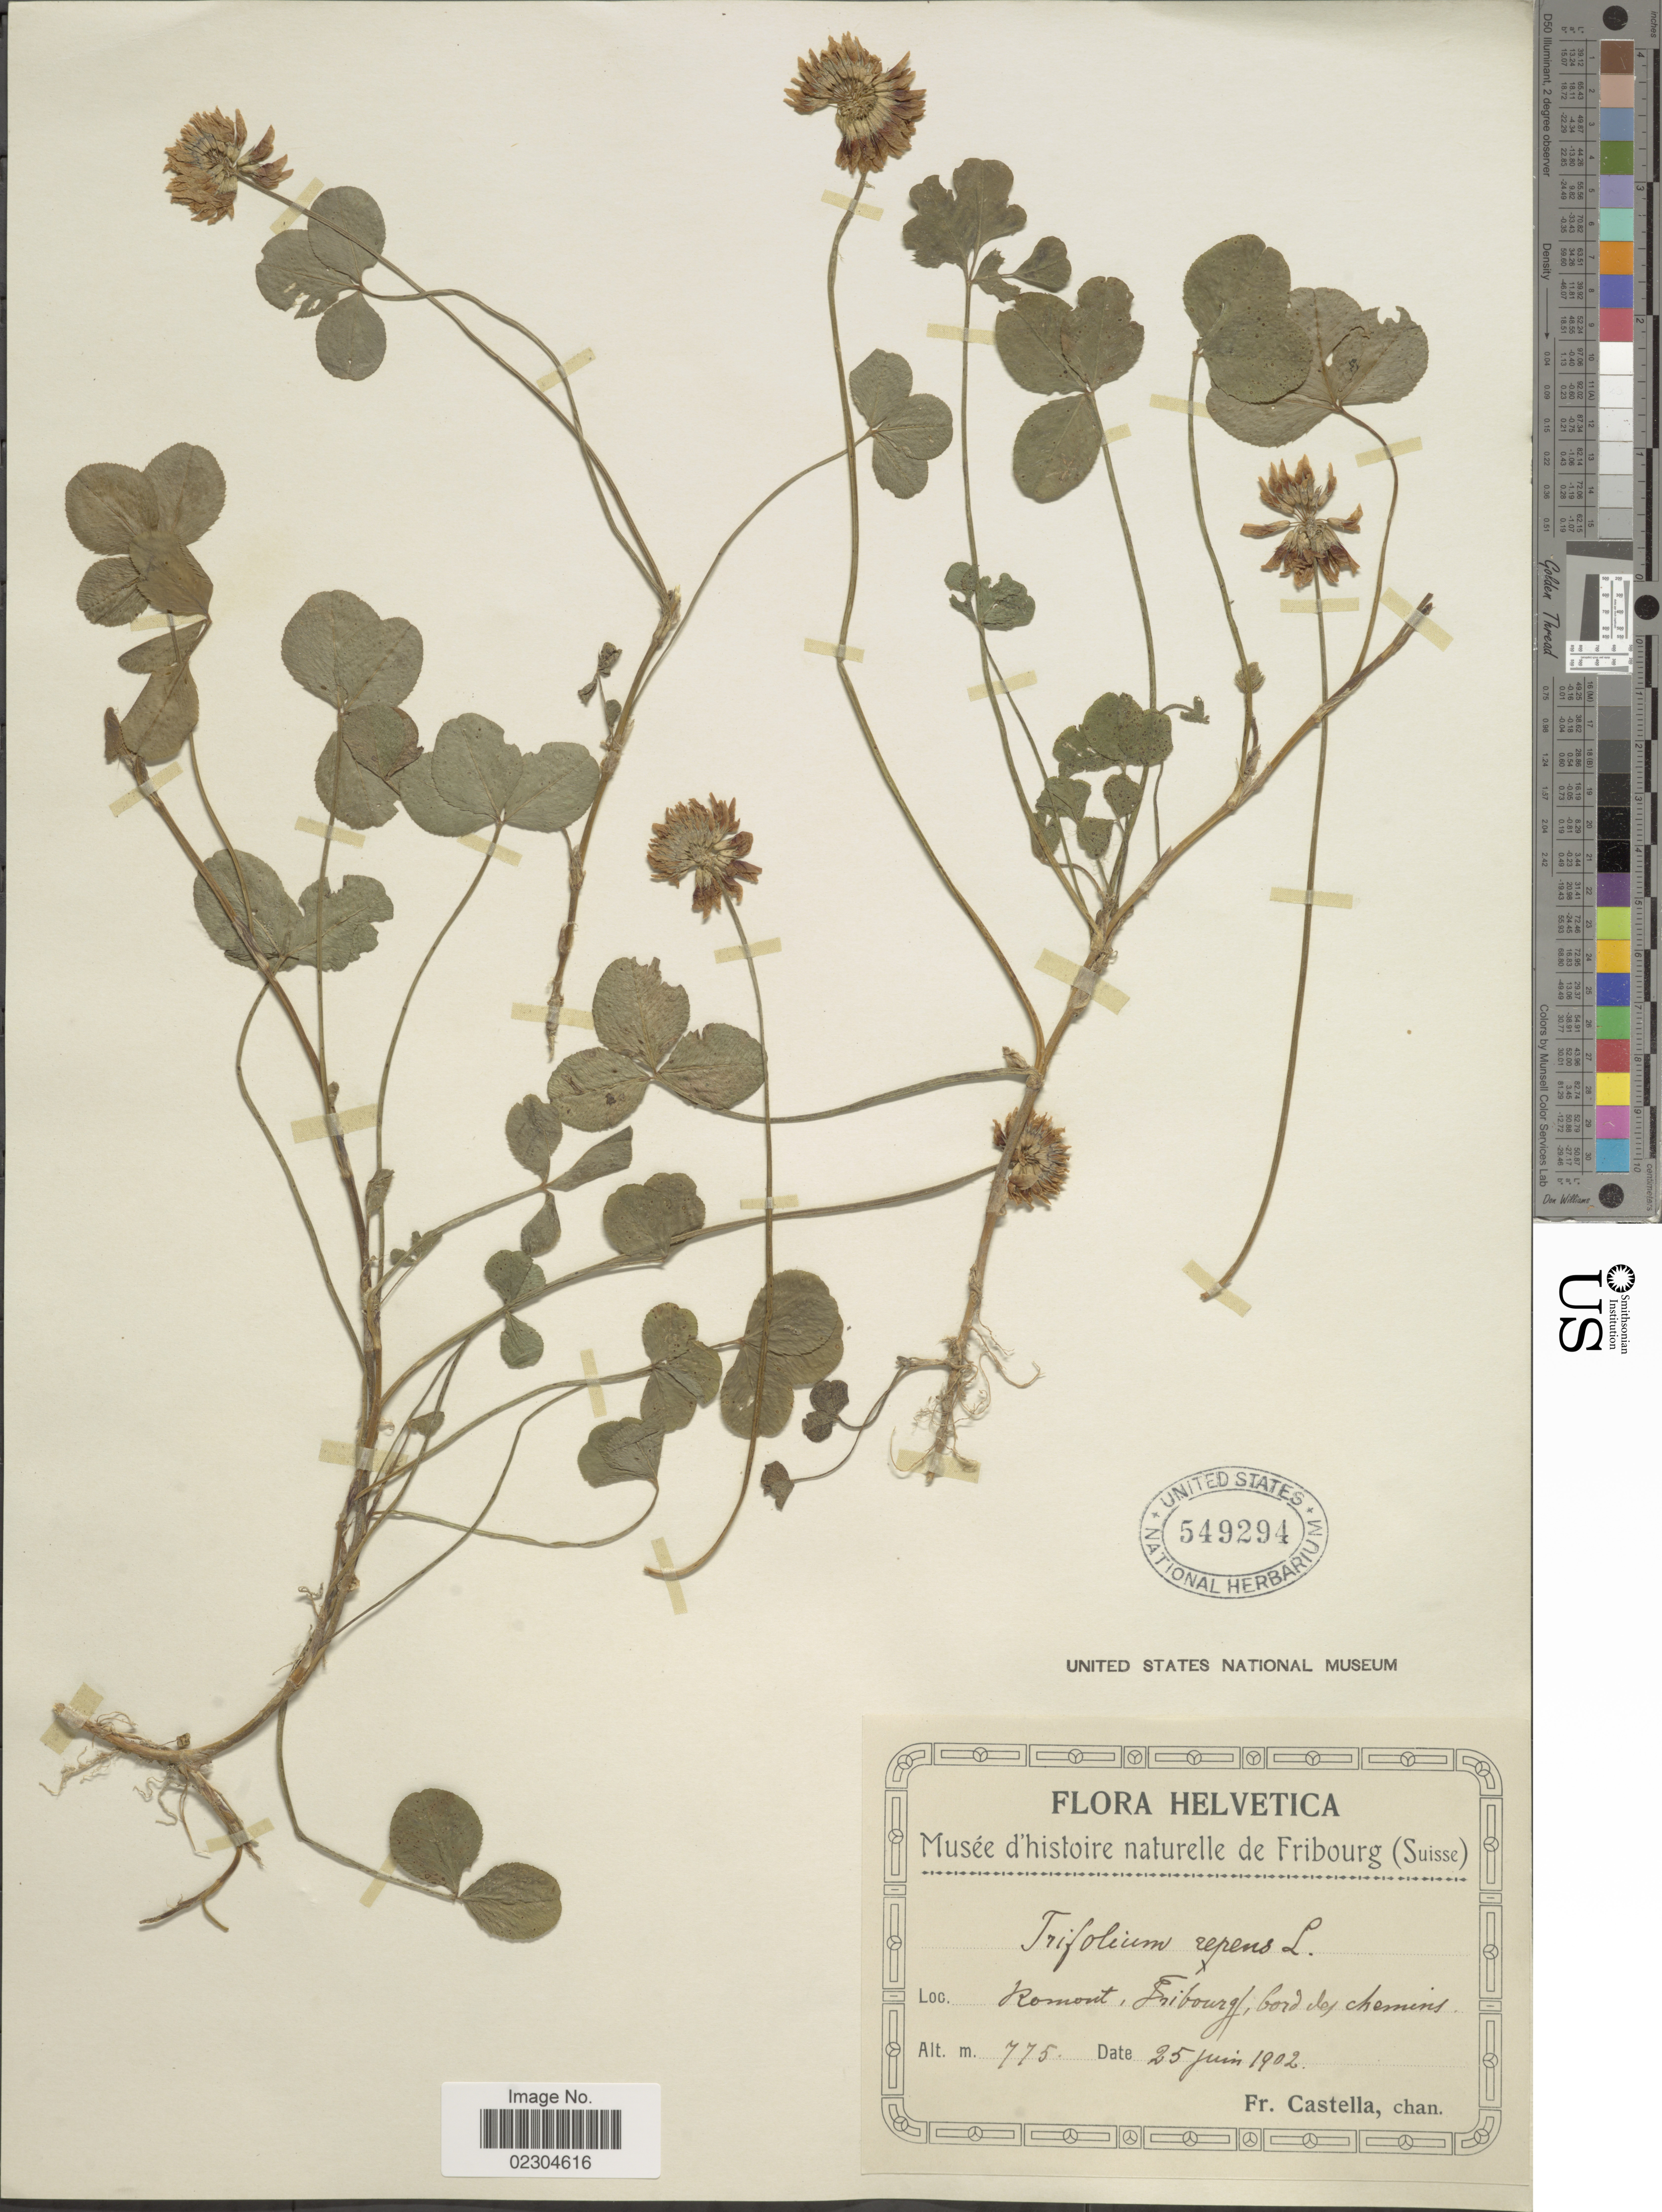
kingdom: Plantae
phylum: Tracheophyta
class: Magnoliopsida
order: Fabales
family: Fabaceae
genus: Trifolium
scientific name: Trifolium repens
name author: L.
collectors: Fr. Castella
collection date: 1902-06-25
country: Switzerland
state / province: Fribourg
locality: Helvetica, Romont, Fribourg, bords de chemins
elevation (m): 775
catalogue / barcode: US 49294